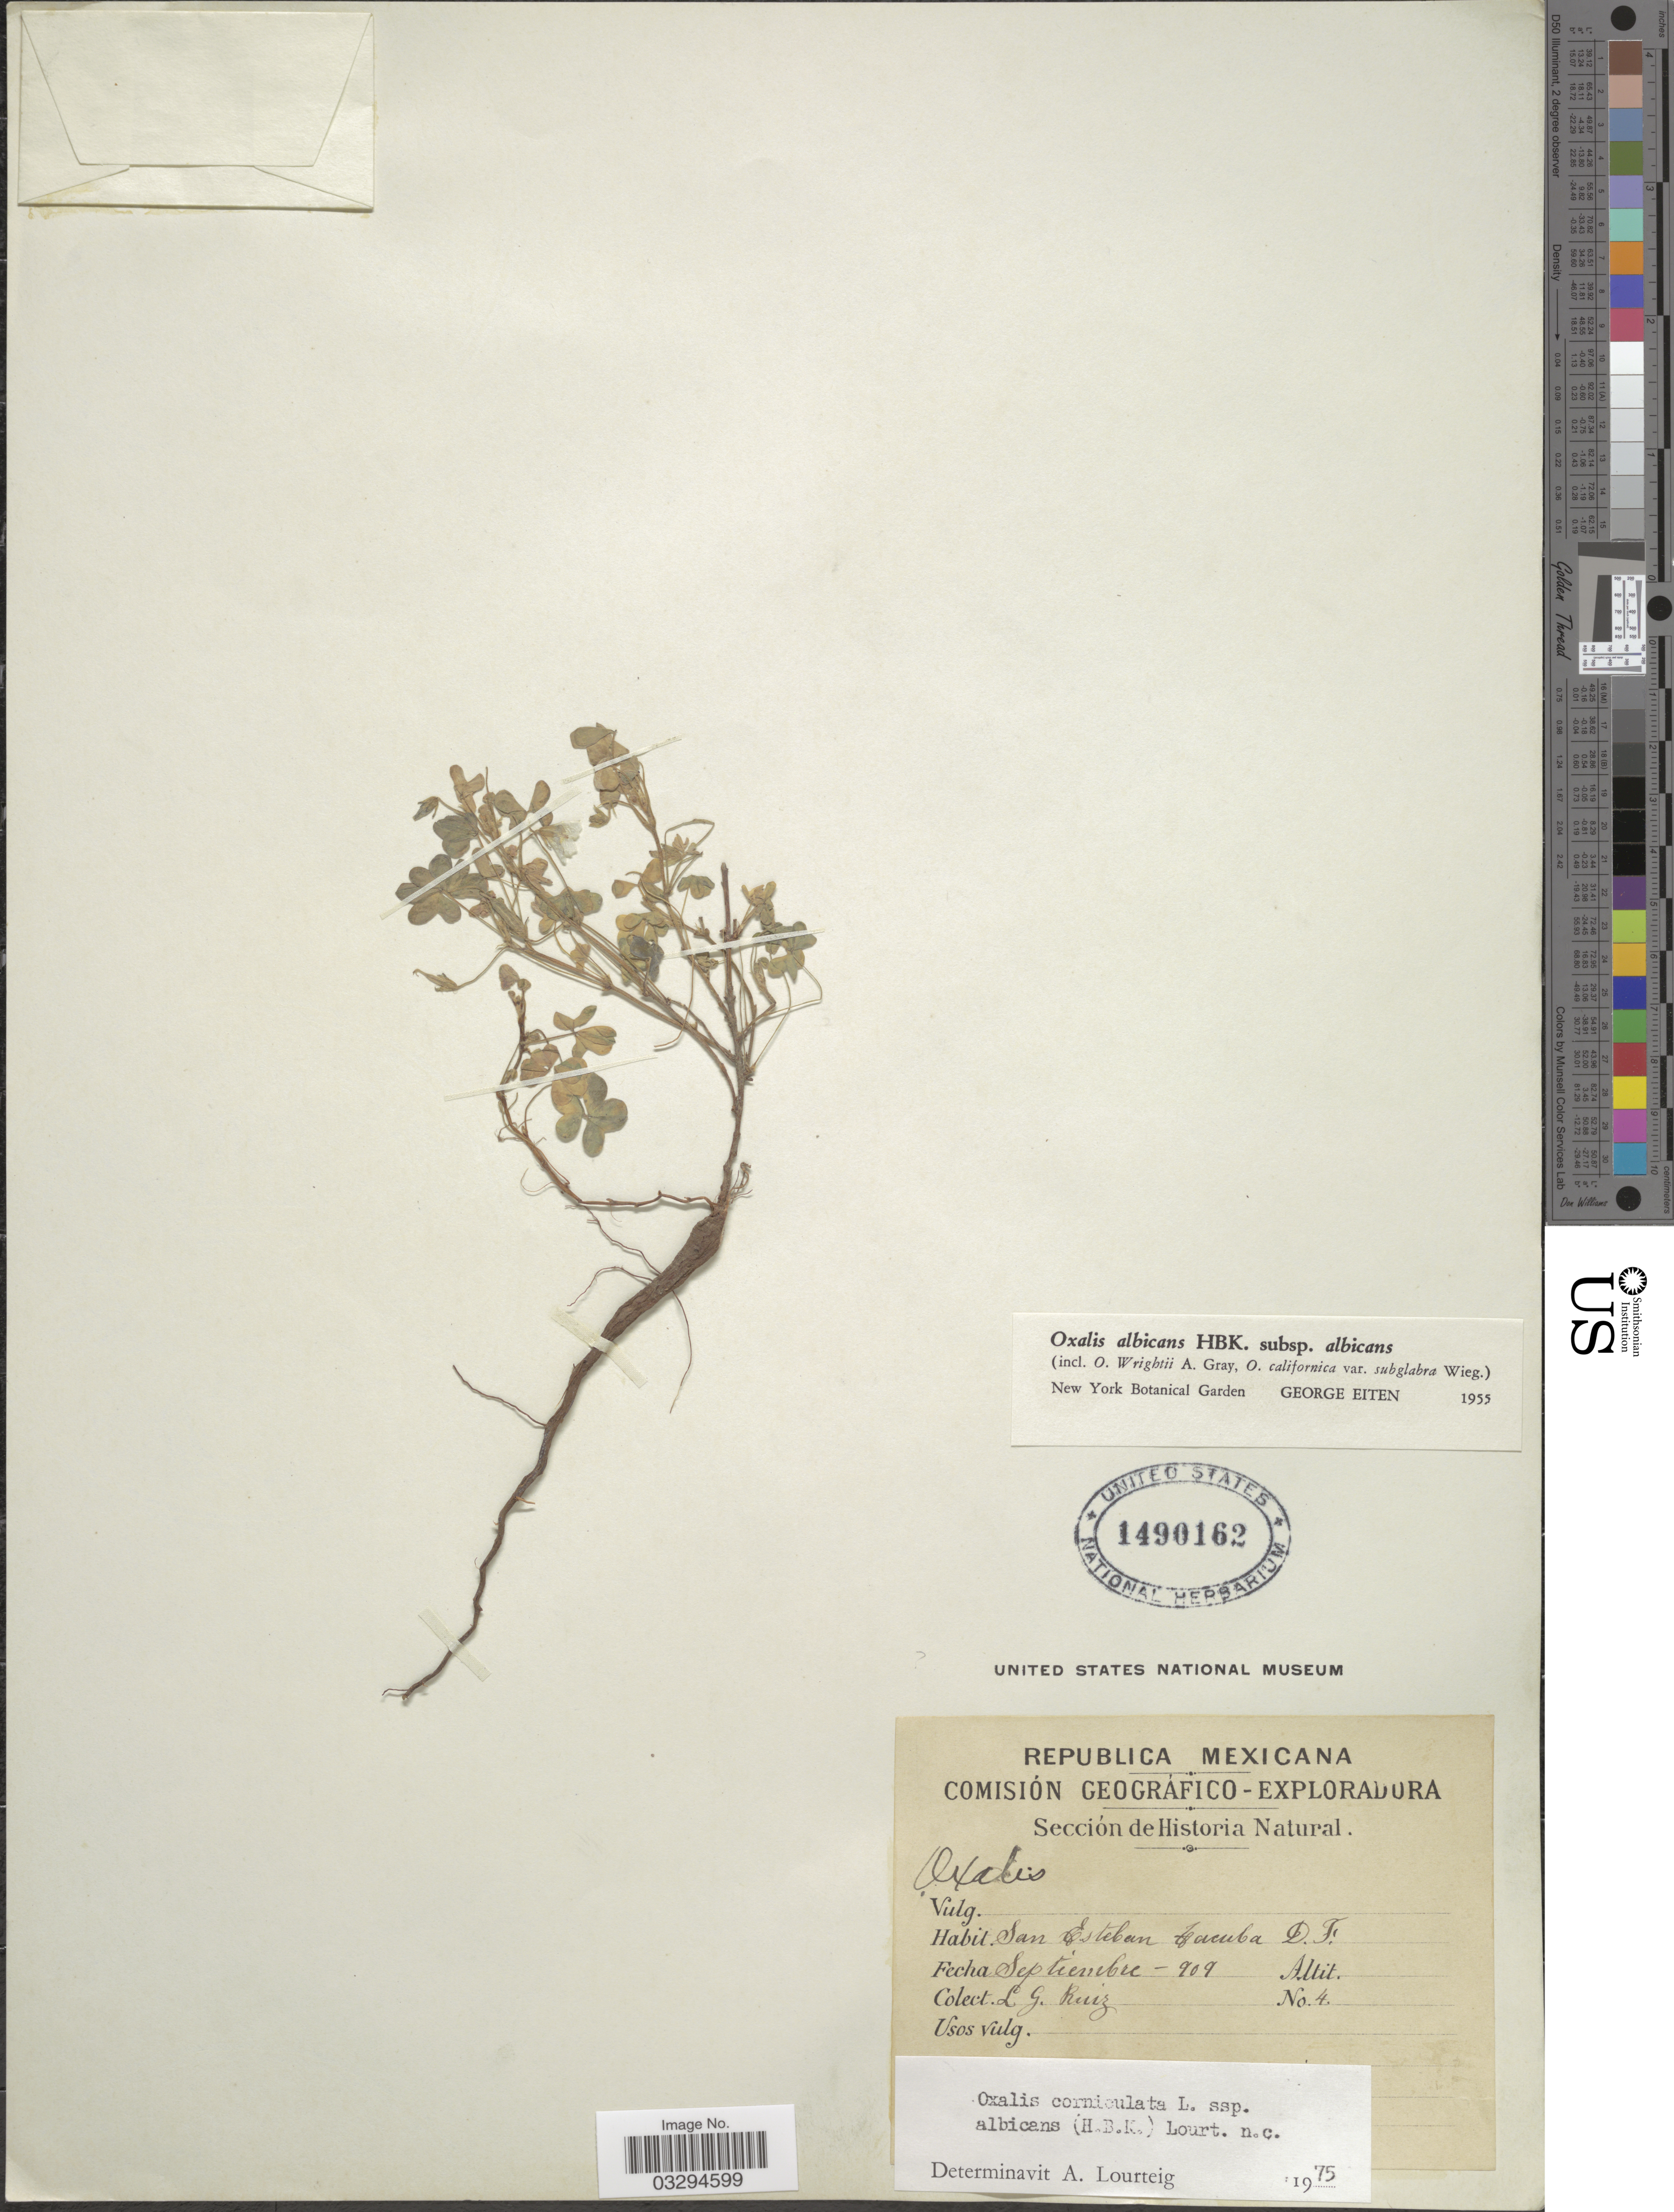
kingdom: Plantae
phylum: Tracheophyta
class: Magnoliopsida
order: Oxalidales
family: Oxalidaceae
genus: Oxalis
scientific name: Oxalis corniculata subsp. albicans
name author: (Kunth) Lourteig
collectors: L. G. Ruiz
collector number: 4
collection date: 1909-09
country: Mexico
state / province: Distrito Federal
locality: San Esteban Tacuba.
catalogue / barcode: US 1490162